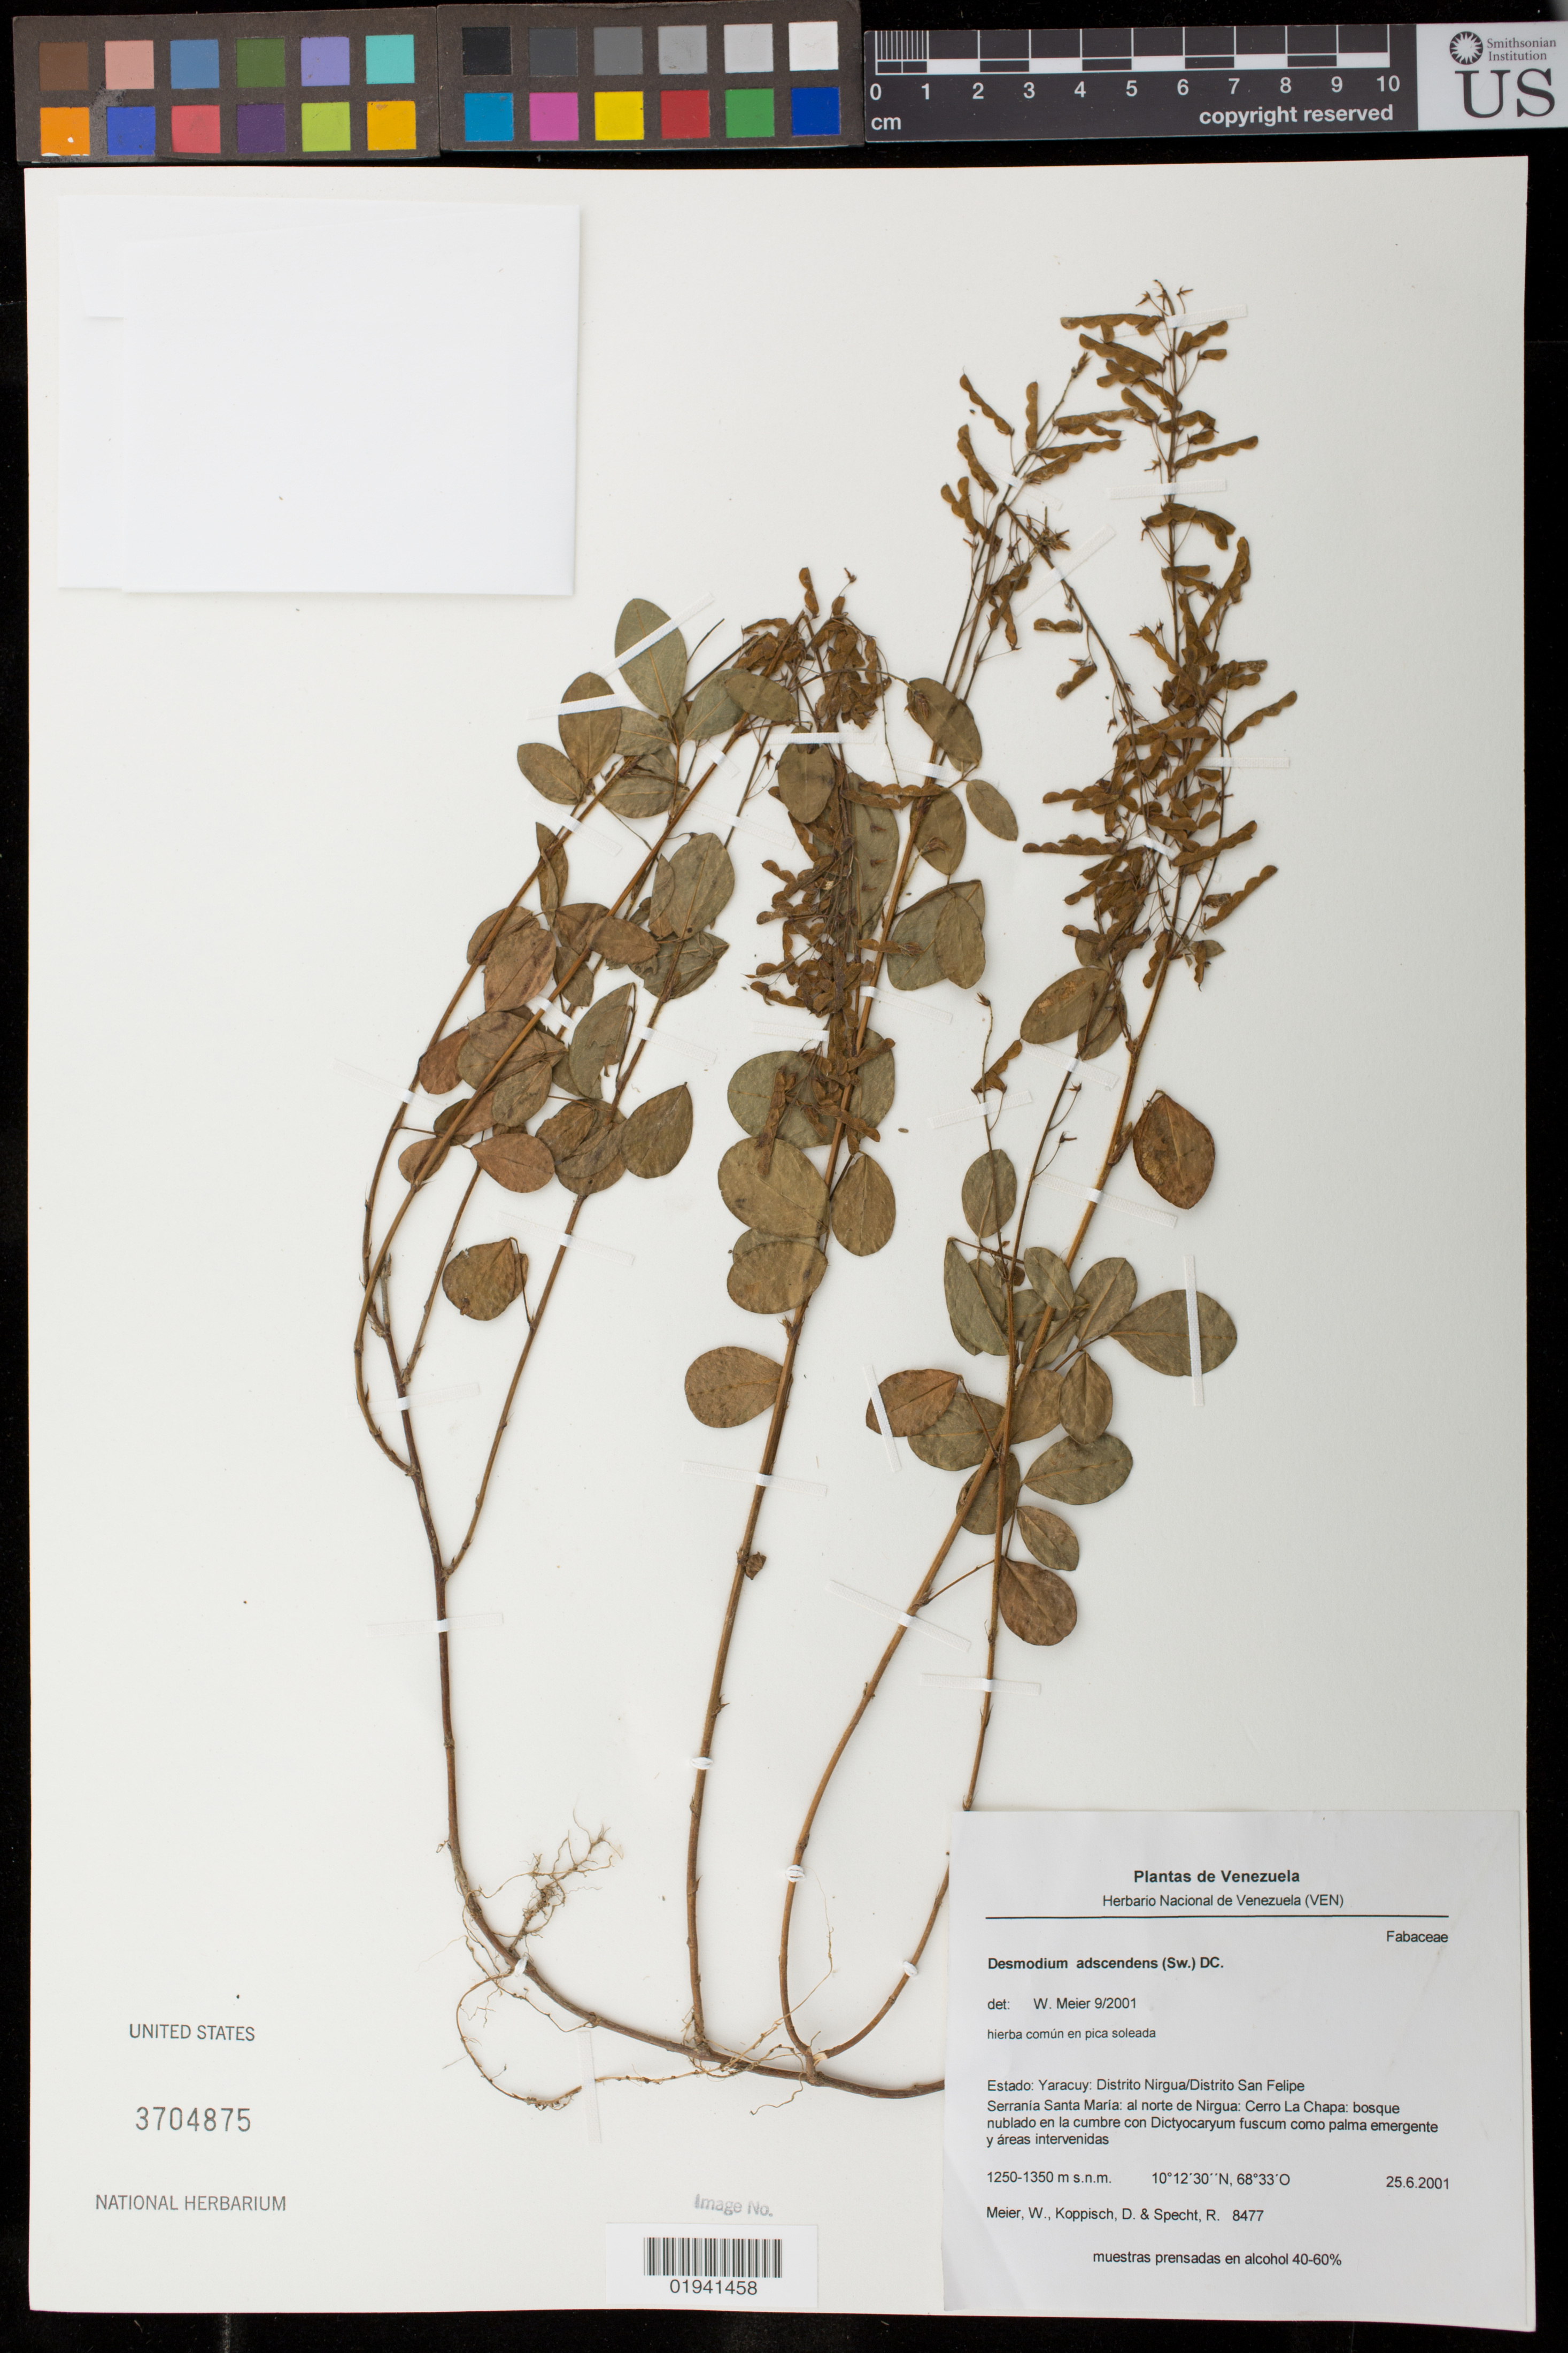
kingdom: Plantae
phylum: Tracheophyta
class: Magnoliopsida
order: Fabales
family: Fabaceae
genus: Grona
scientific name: Grona adscendens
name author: (Sw.) H. Ohashi & K. Ohashi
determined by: Strong, Mark T., (BOT), Smithsonian Institution - National Museum of Natural History (UNITED STATES)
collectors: W. Meier, D. Koppisch & R. L. Specht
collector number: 8477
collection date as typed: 25 Jun 2001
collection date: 2001-06-25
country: Venezuela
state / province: Yaracuy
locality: Distrito Nirgua/Distrito San Felipe. Serranía Santa María: al norte de Nirgua, Cerro La Chapa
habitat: bosque nubalo en la cumbre con Dictyocaryum fuscum como palma emergente y areas intervenidas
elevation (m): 1250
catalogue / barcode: US 3704875